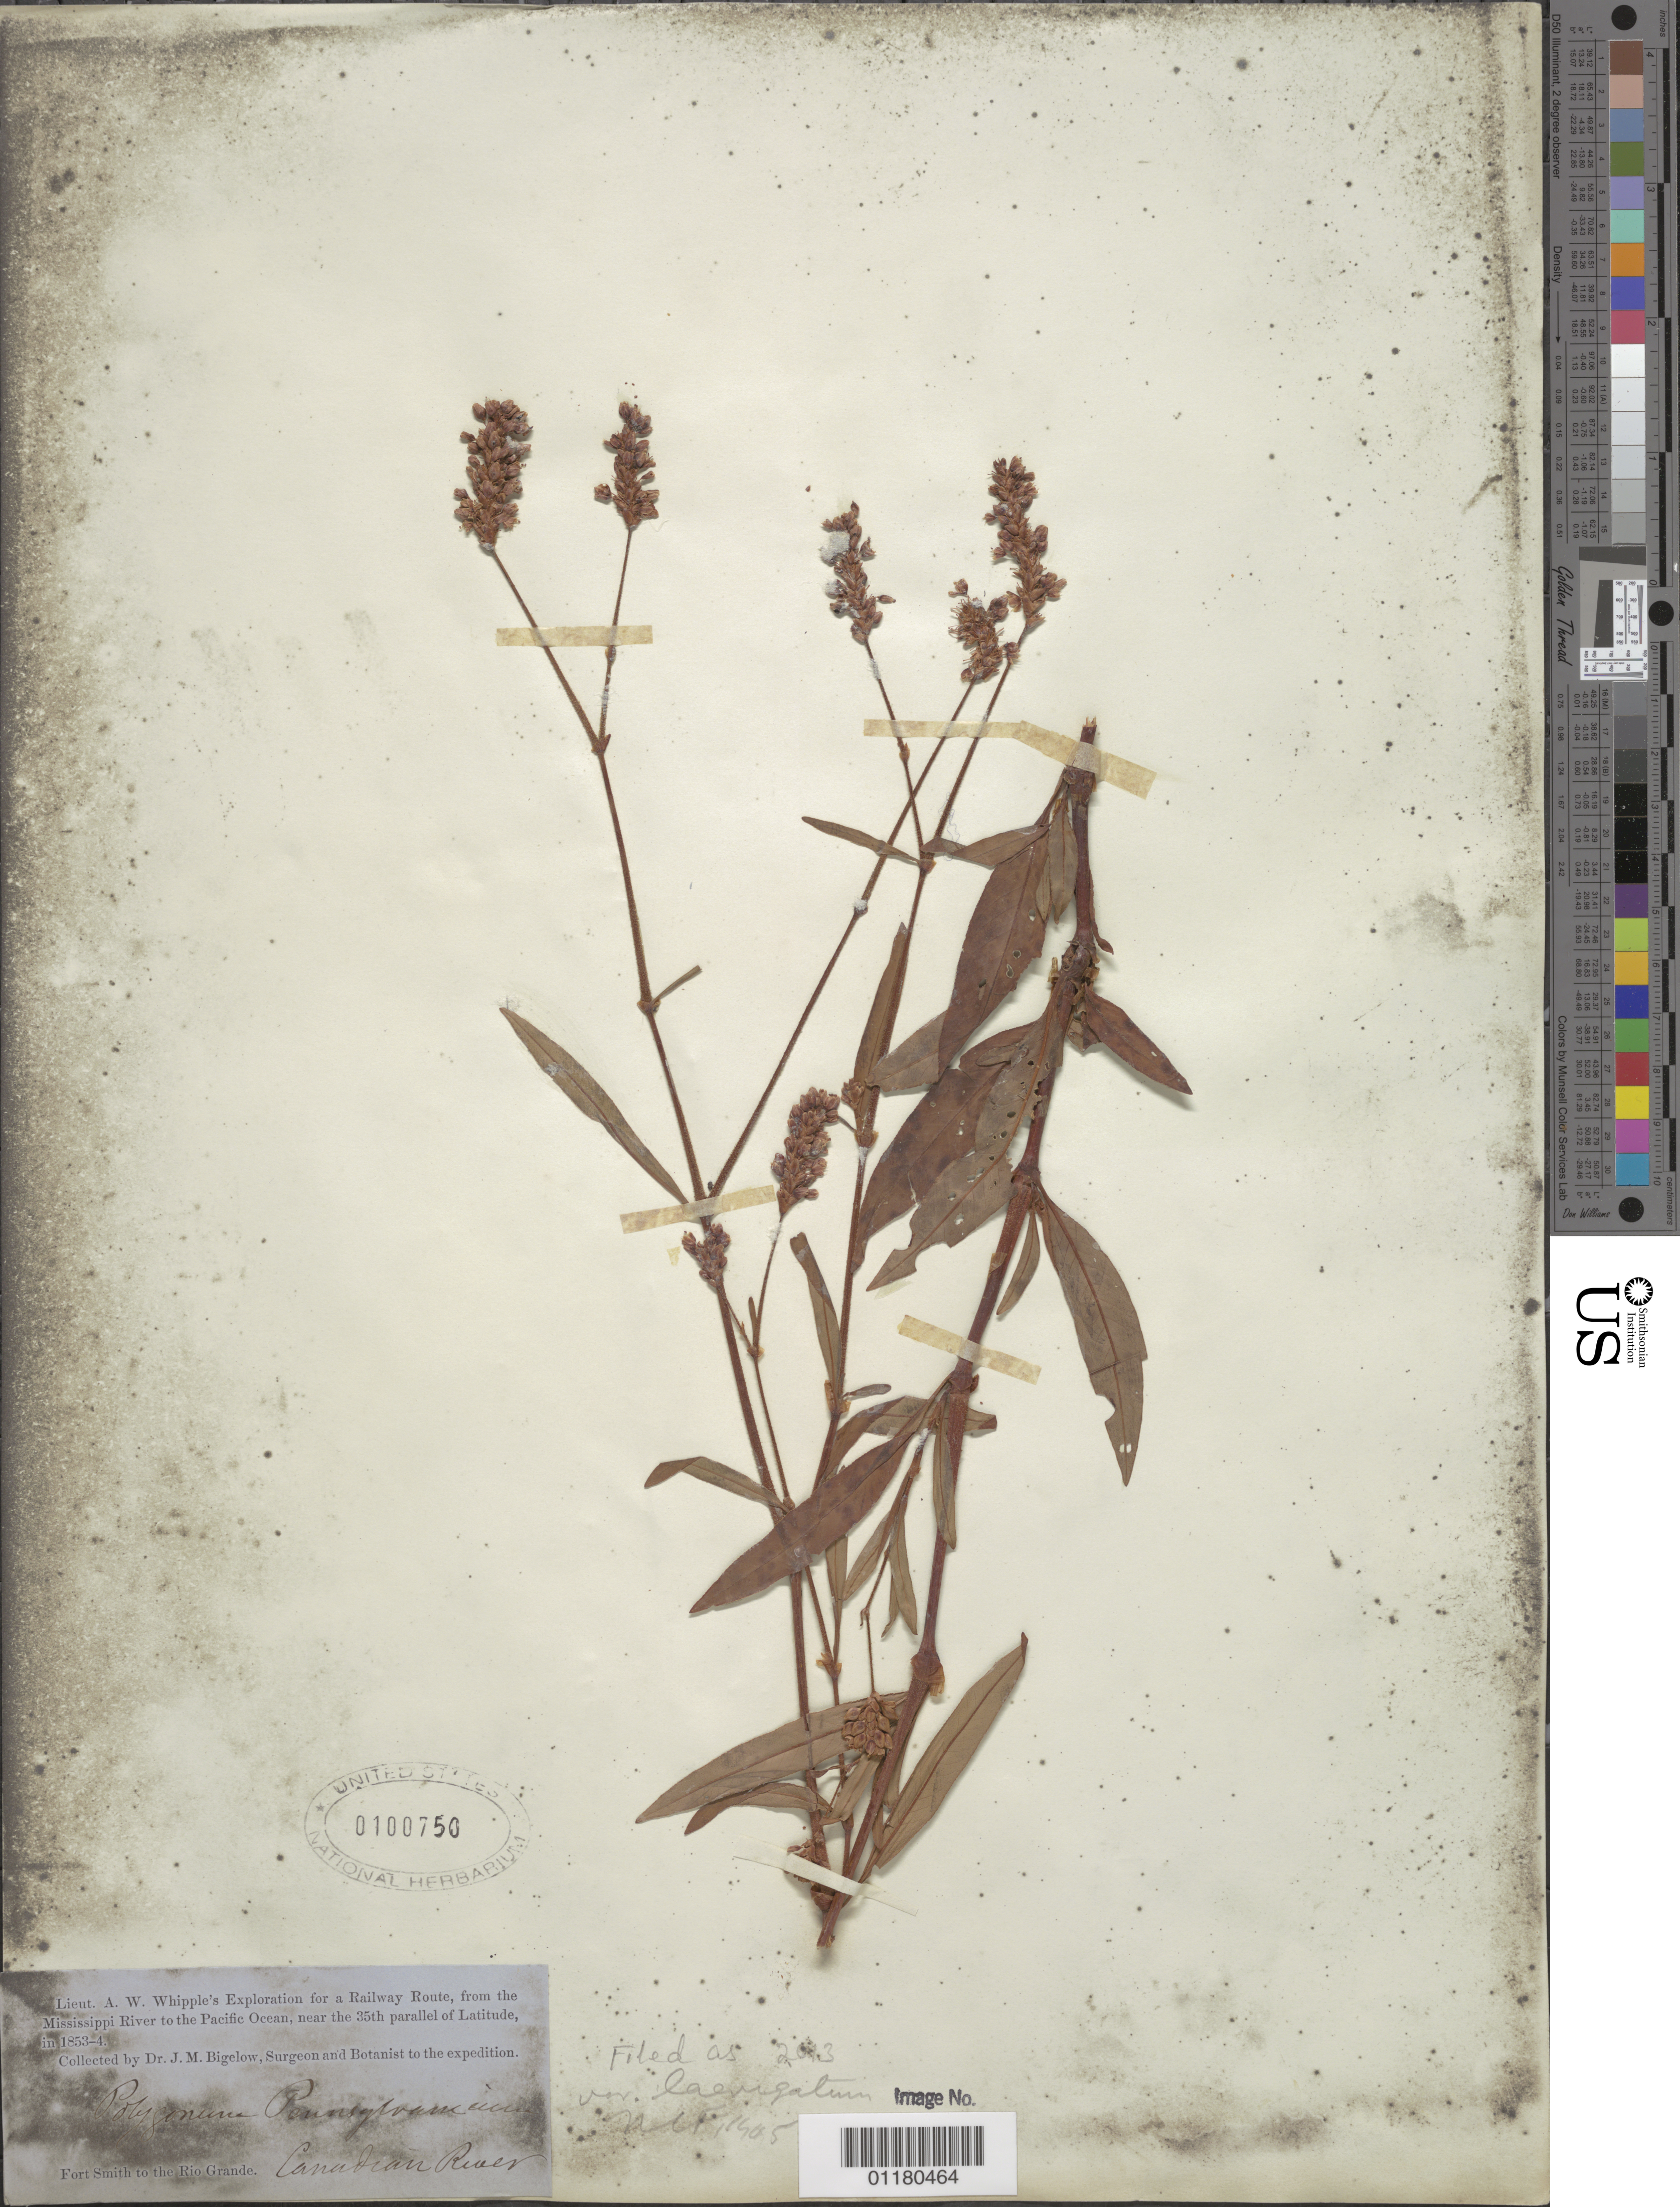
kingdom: Plantae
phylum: Tracheophyta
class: Magnoliopsida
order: Caryophyllales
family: Polygonaceae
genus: Persicaria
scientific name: Persicaria pensylvanica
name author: (L.) M. Gómez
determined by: Atha, D. E.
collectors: J. M. Bigelow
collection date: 1853/1854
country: United States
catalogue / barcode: US 100750